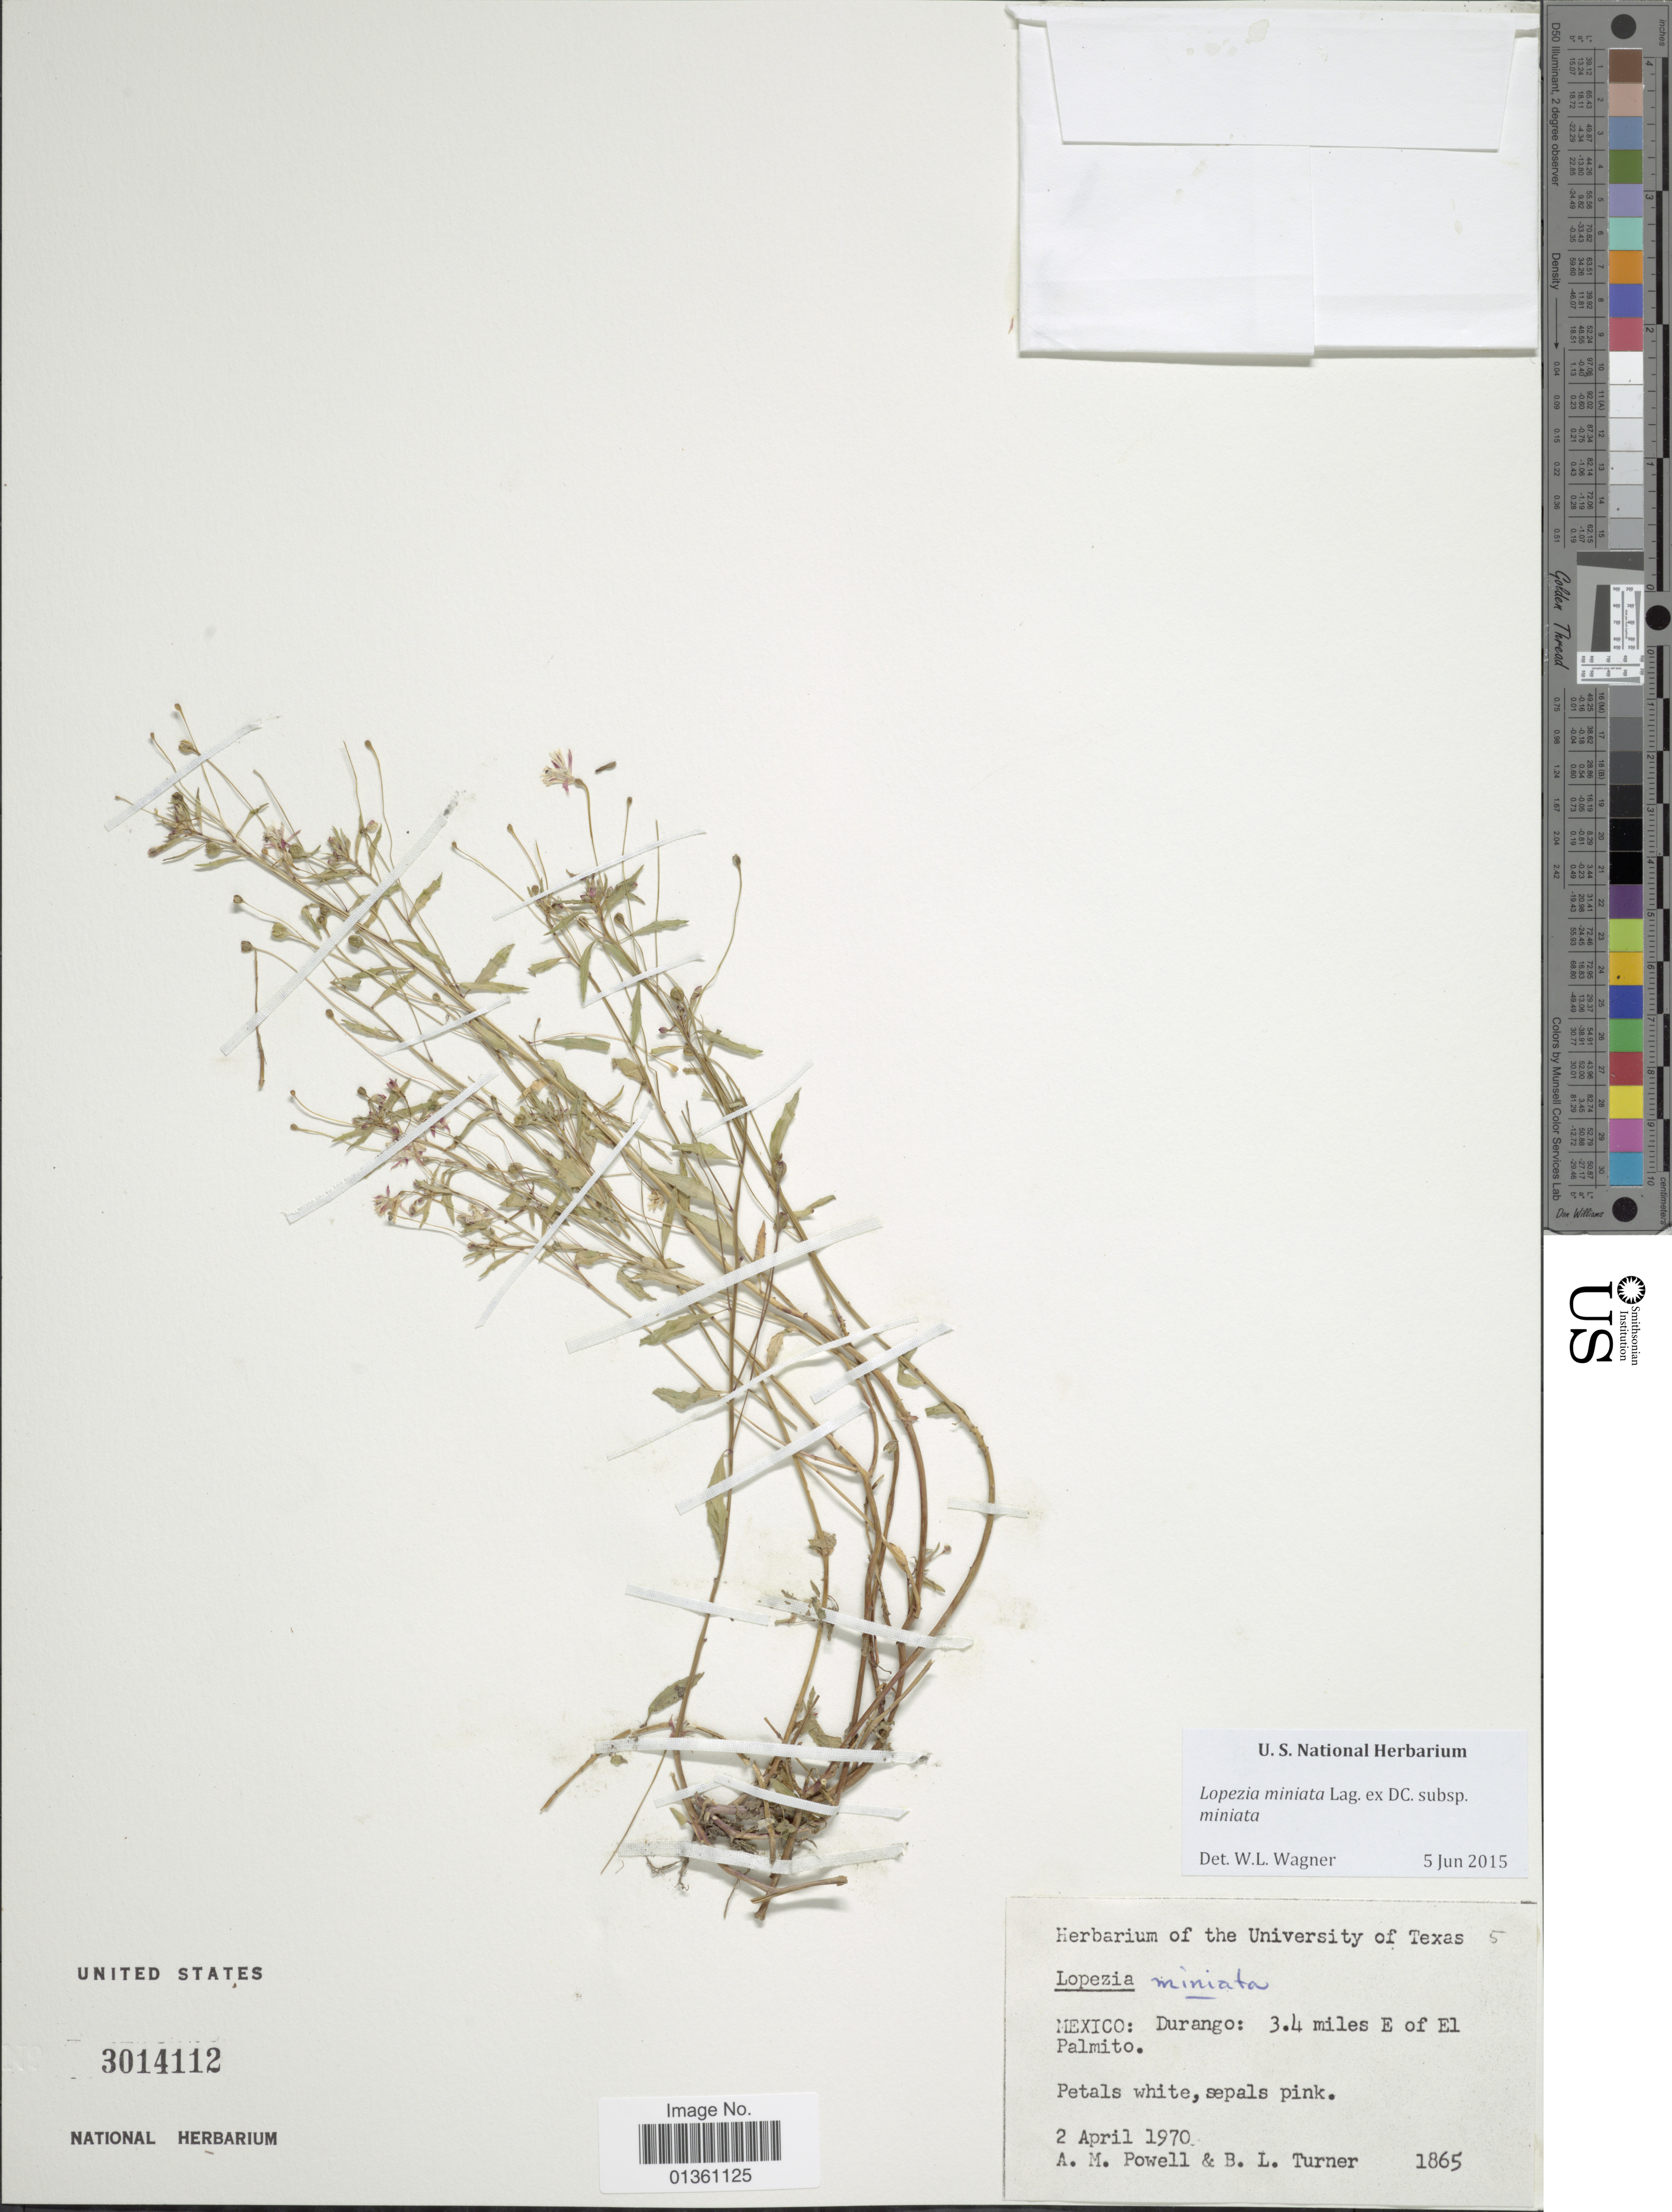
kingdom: Plantae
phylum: Tracheophyta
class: Magnoliopsida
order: Myrtales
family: Onagraceae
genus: Lopezia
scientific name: Lopezia miniata subsp. miniata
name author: Lag. ex DC.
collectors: A. M. Powell & B. L. Turner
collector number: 1865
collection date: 1970-04-02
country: Mexico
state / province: Durango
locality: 3.4 miles E of El Palmito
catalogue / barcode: US 3014112